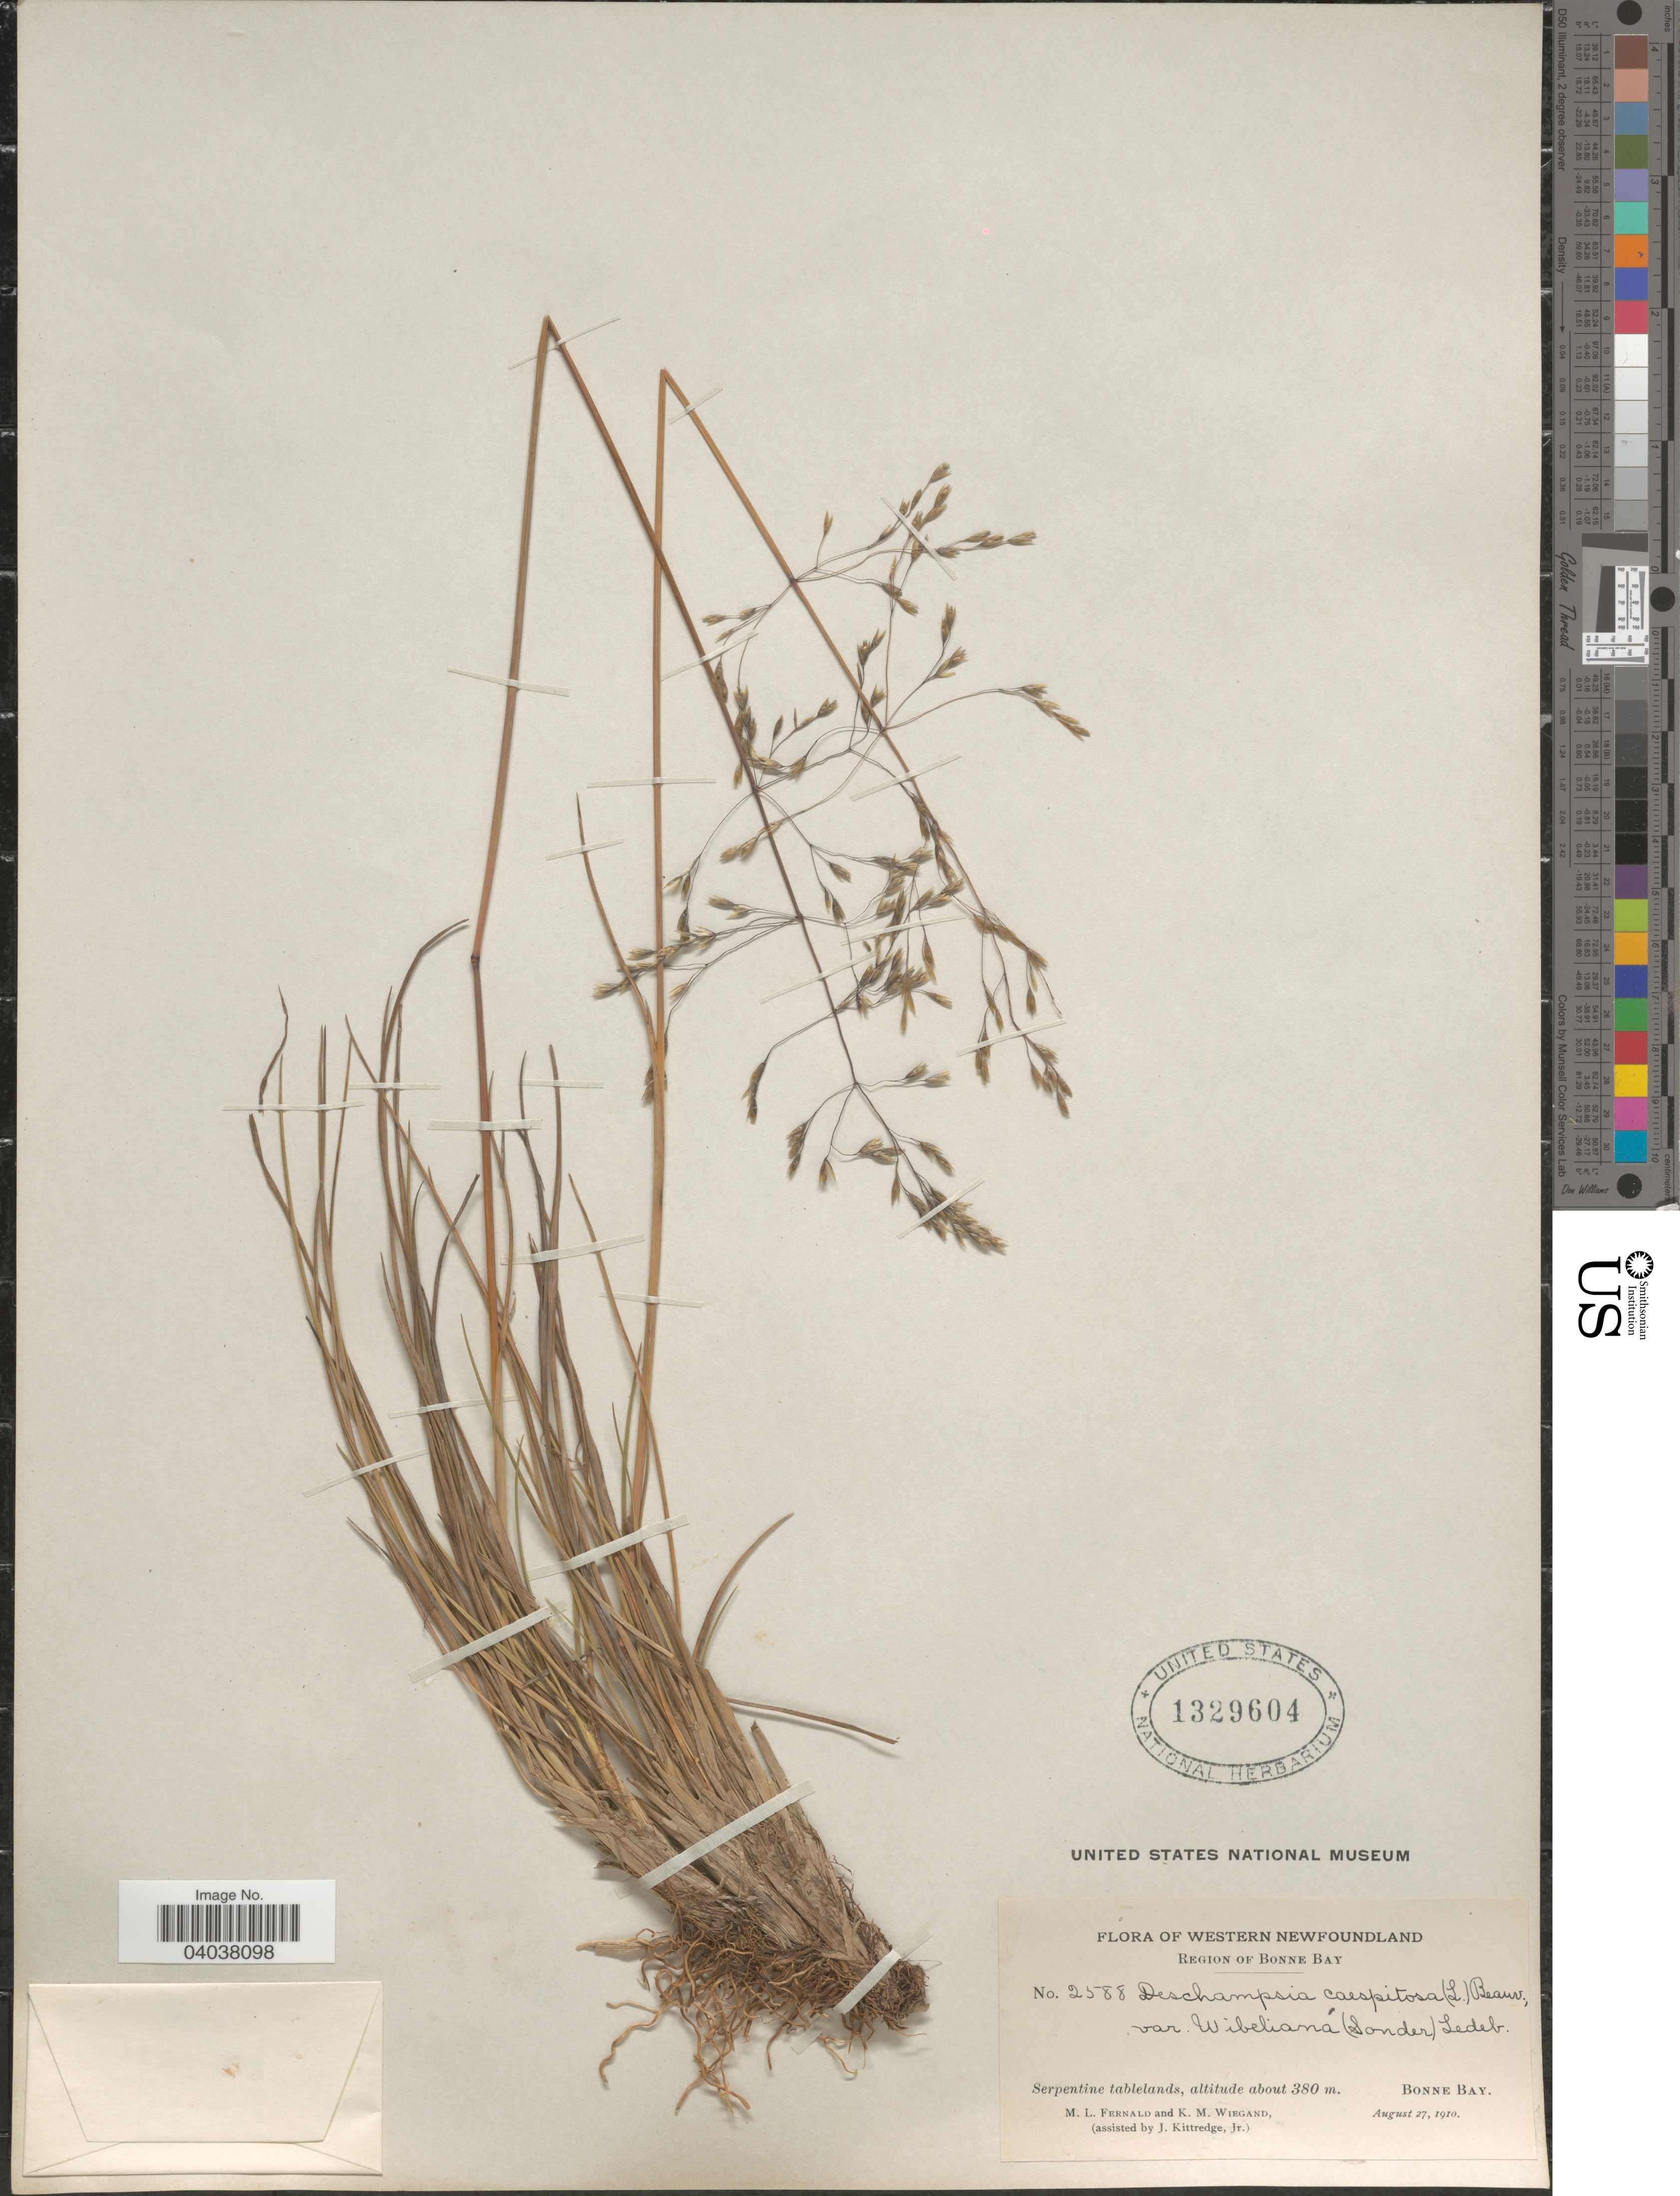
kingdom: Plantae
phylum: Tracheophyta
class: Liliopsida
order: Poales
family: Poaceae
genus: Deschampsia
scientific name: Deschampsia cespitosa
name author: (L.) P. Beauv.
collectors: M. L. Fernald, K. M. Wiegand & J. Kittredge Jr.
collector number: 2588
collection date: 1910-08-27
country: Canada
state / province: Newfoundland and Labrador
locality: Western Newfoundland. Region of Bonne Bay. Bonne Bay.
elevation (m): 380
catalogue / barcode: US 1329604